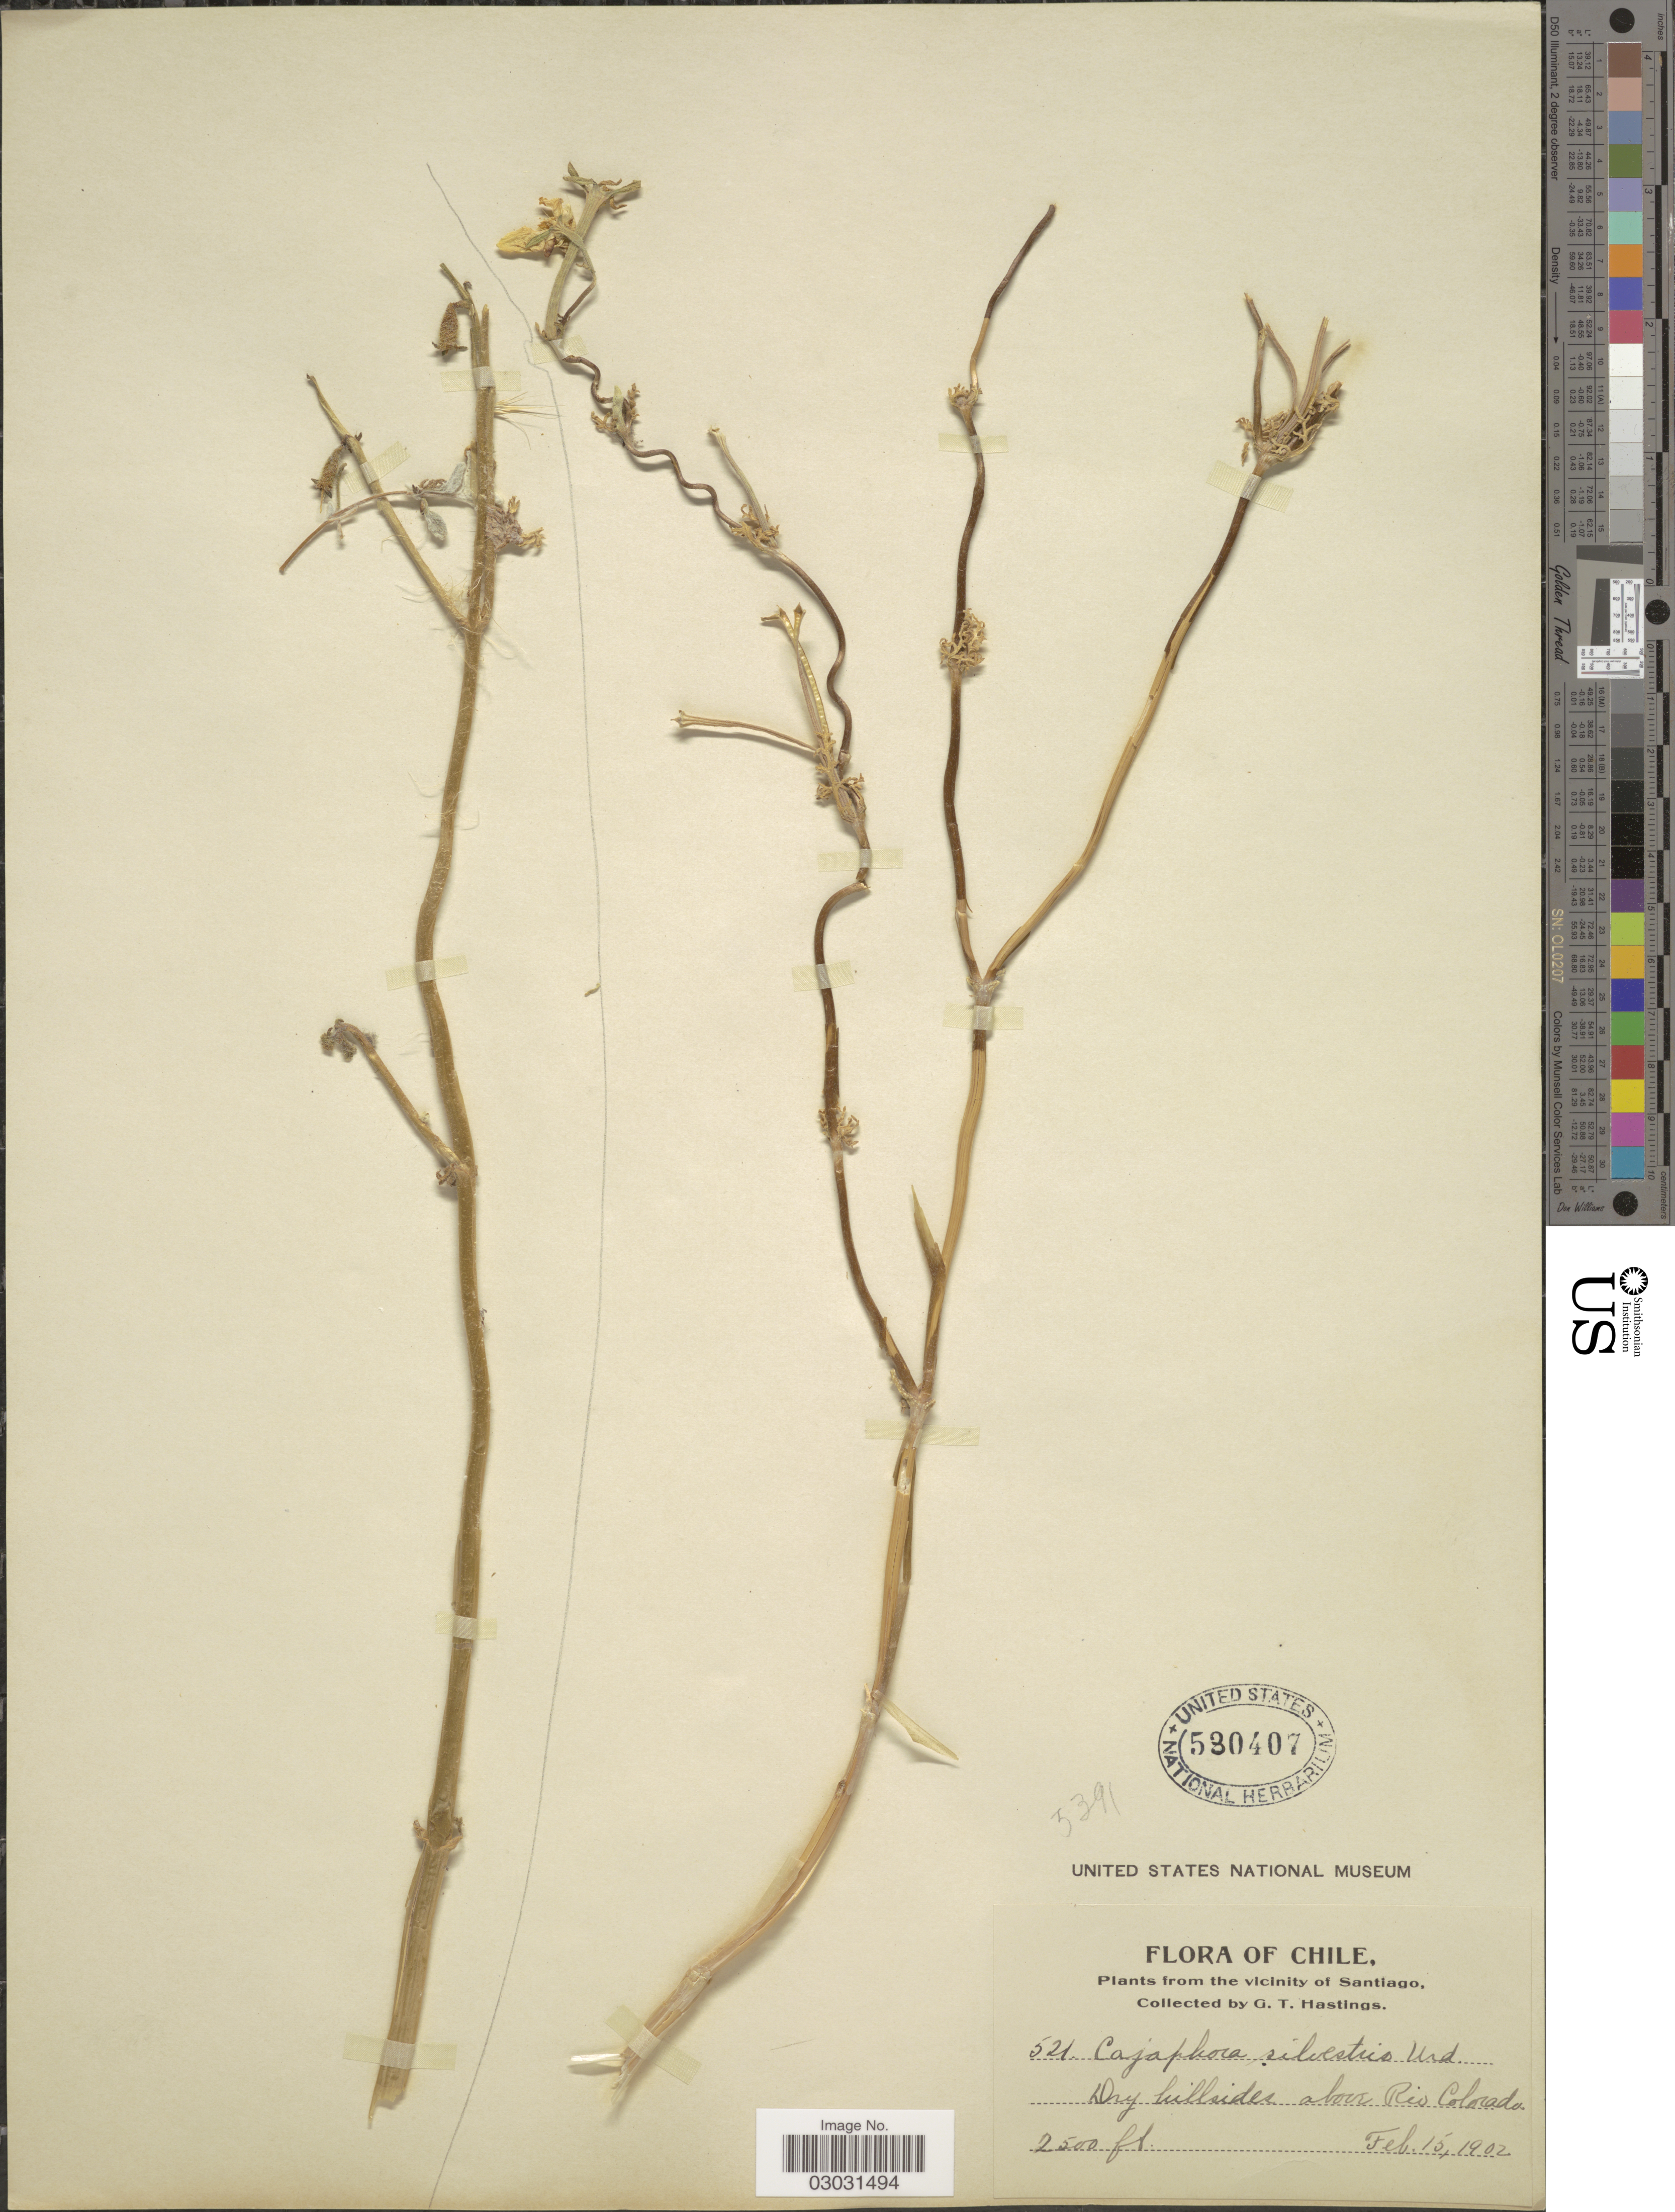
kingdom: Plantae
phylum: Tracheophyta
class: Magnoliopsida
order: Cornales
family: Loasaceae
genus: Scyphanthus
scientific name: Scyphanthus elegans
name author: D. Don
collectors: G. Hastings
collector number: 521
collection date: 1902-02-15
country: Chile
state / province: Región Metropolitana (RM)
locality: Vicinity of Santiago. Above Rio Colorado.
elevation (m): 762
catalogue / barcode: US 530407